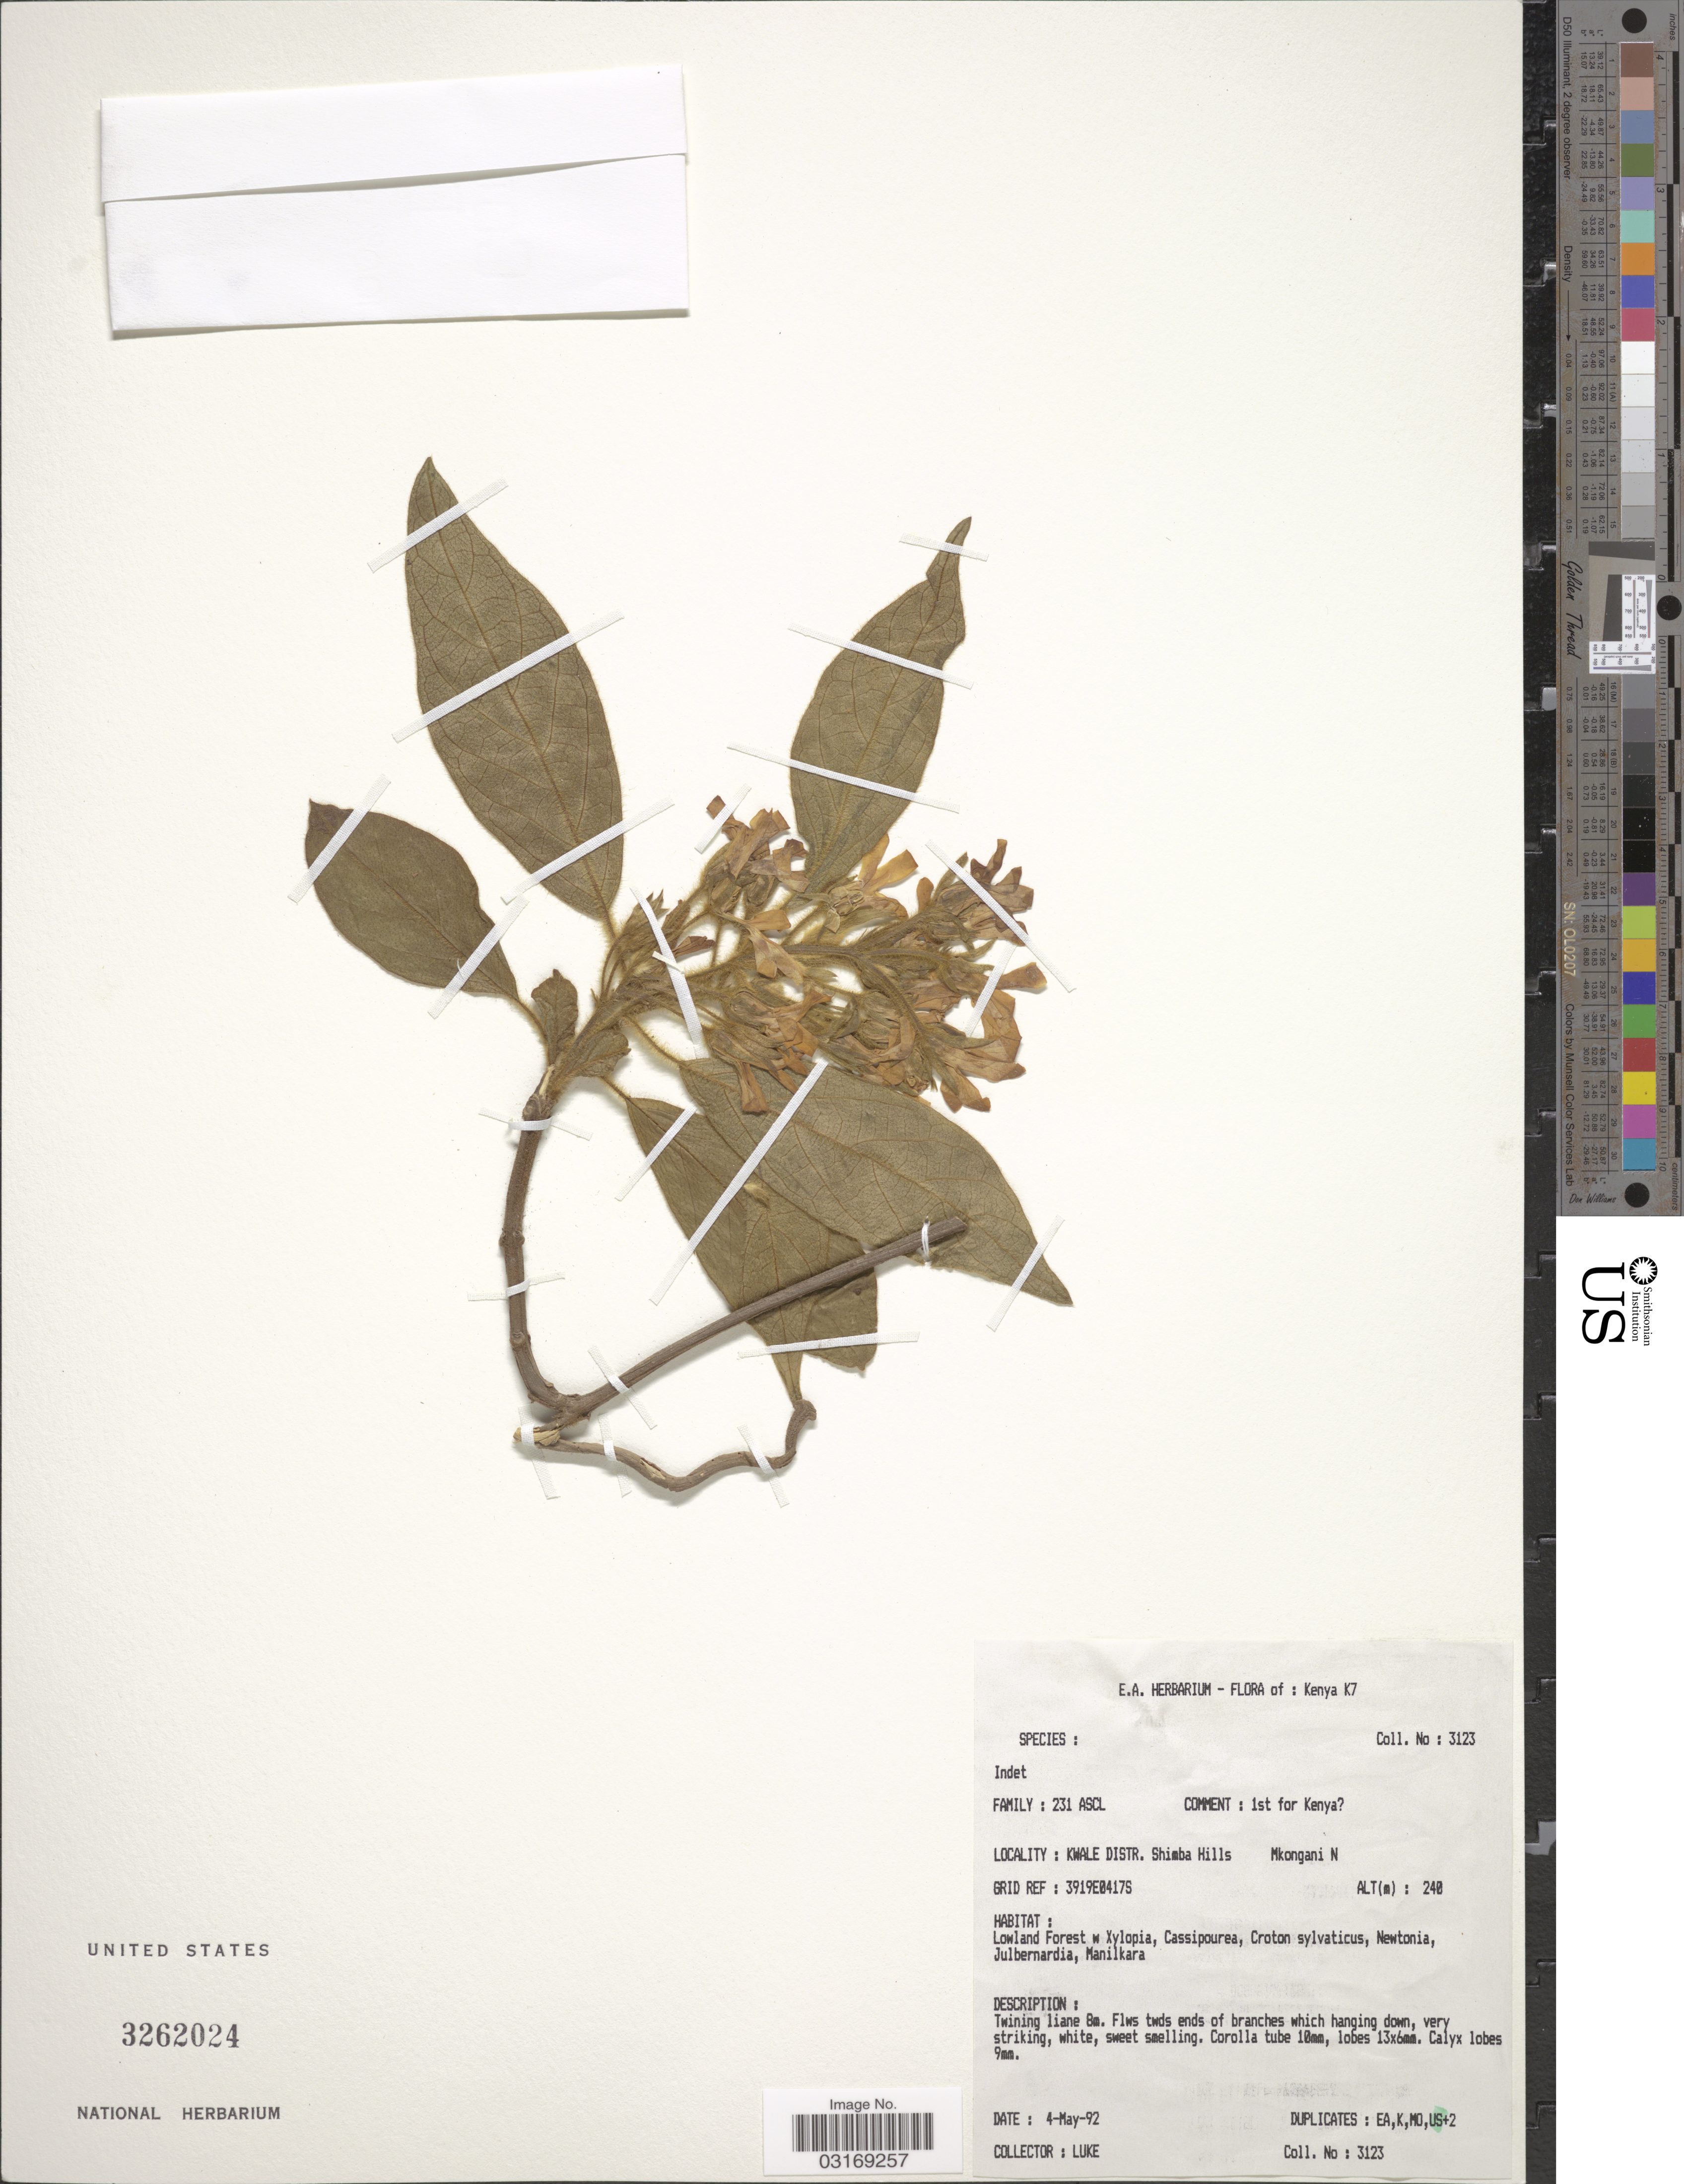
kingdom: Plantae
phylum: Tracheophyta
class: Magnoliopsida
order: Gentianales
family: Apocynaceae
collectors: -. Luke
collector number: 3123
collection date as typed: Transcribed d/m/y: 4/5/92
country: Kenya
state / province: Kwale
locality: K7. Kwale Distr. Shimba Hills Mkongani N.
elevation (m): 240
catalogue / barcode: US 3262024